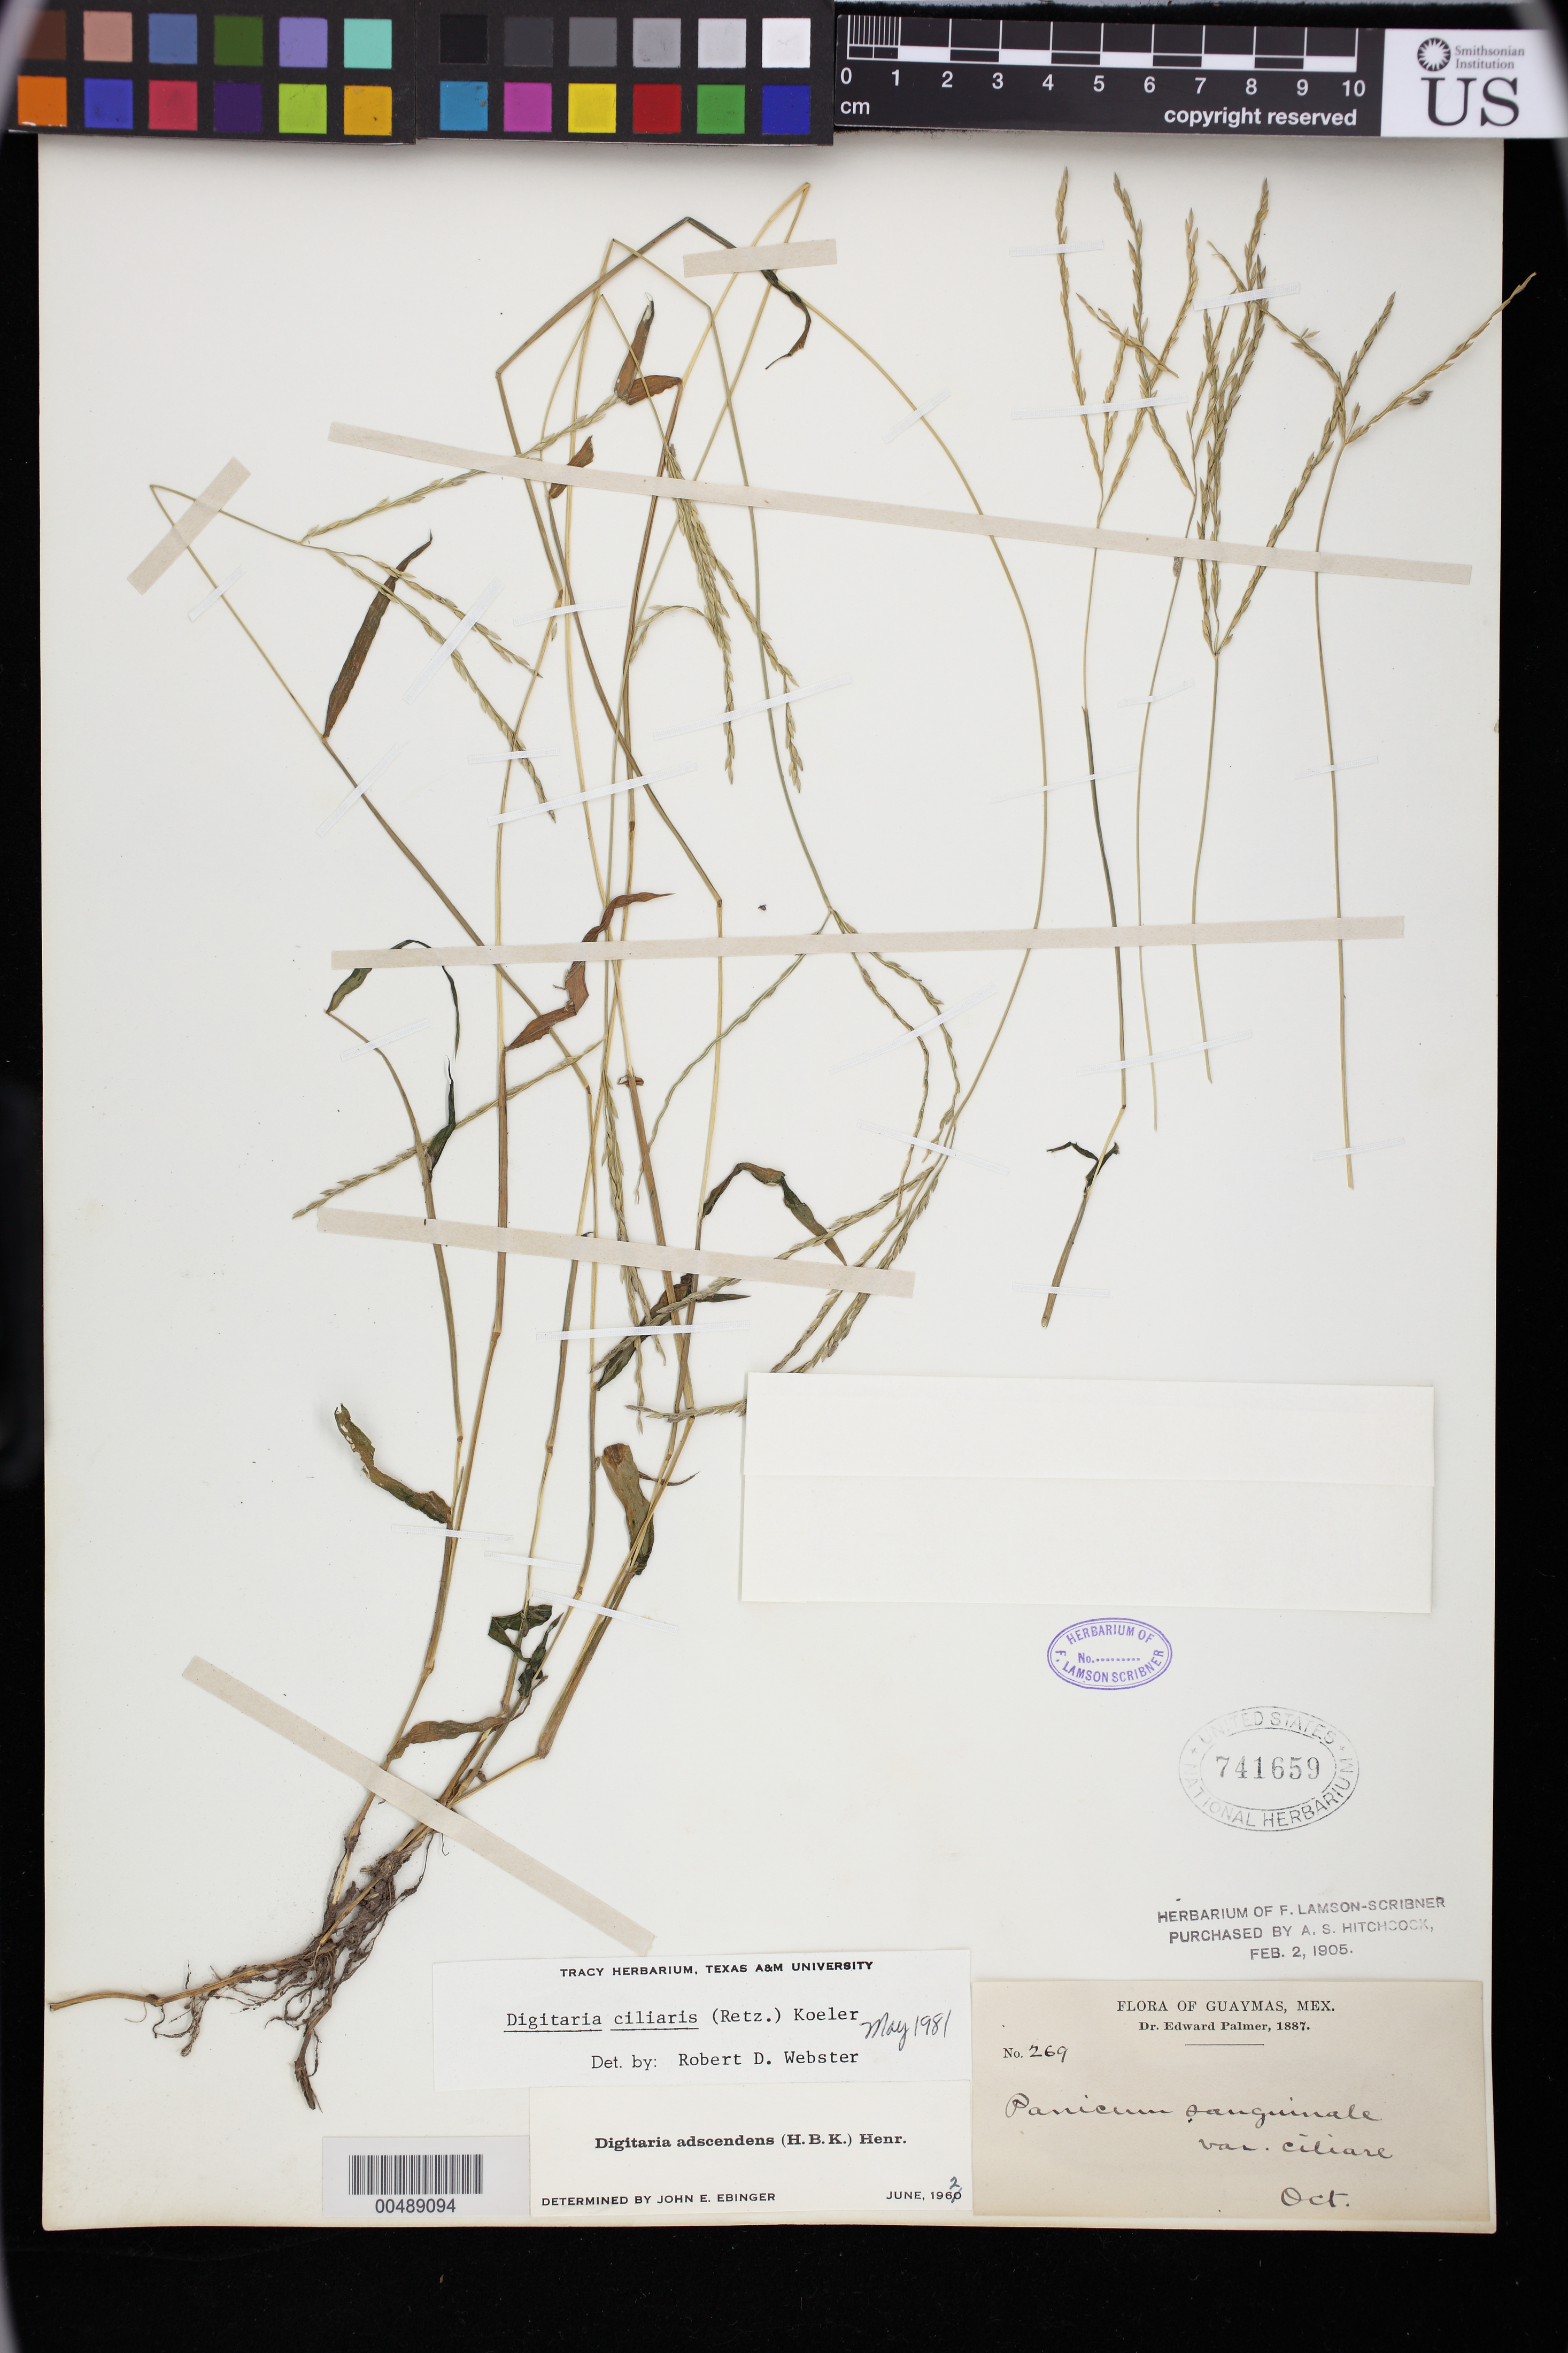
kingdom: Plantae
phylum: Tracheophyta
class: Liliopsida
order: Poales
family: Poaceae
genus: Digitaria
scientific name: Digitaria ciliaris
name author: (Retz.) Koeler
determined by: Webster, Robert D.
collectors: E. Palmer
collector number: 269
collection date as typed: Oct 1887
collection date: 1887-10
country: Mexico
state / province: Sonora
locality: Guaymas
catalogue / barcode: US 741659